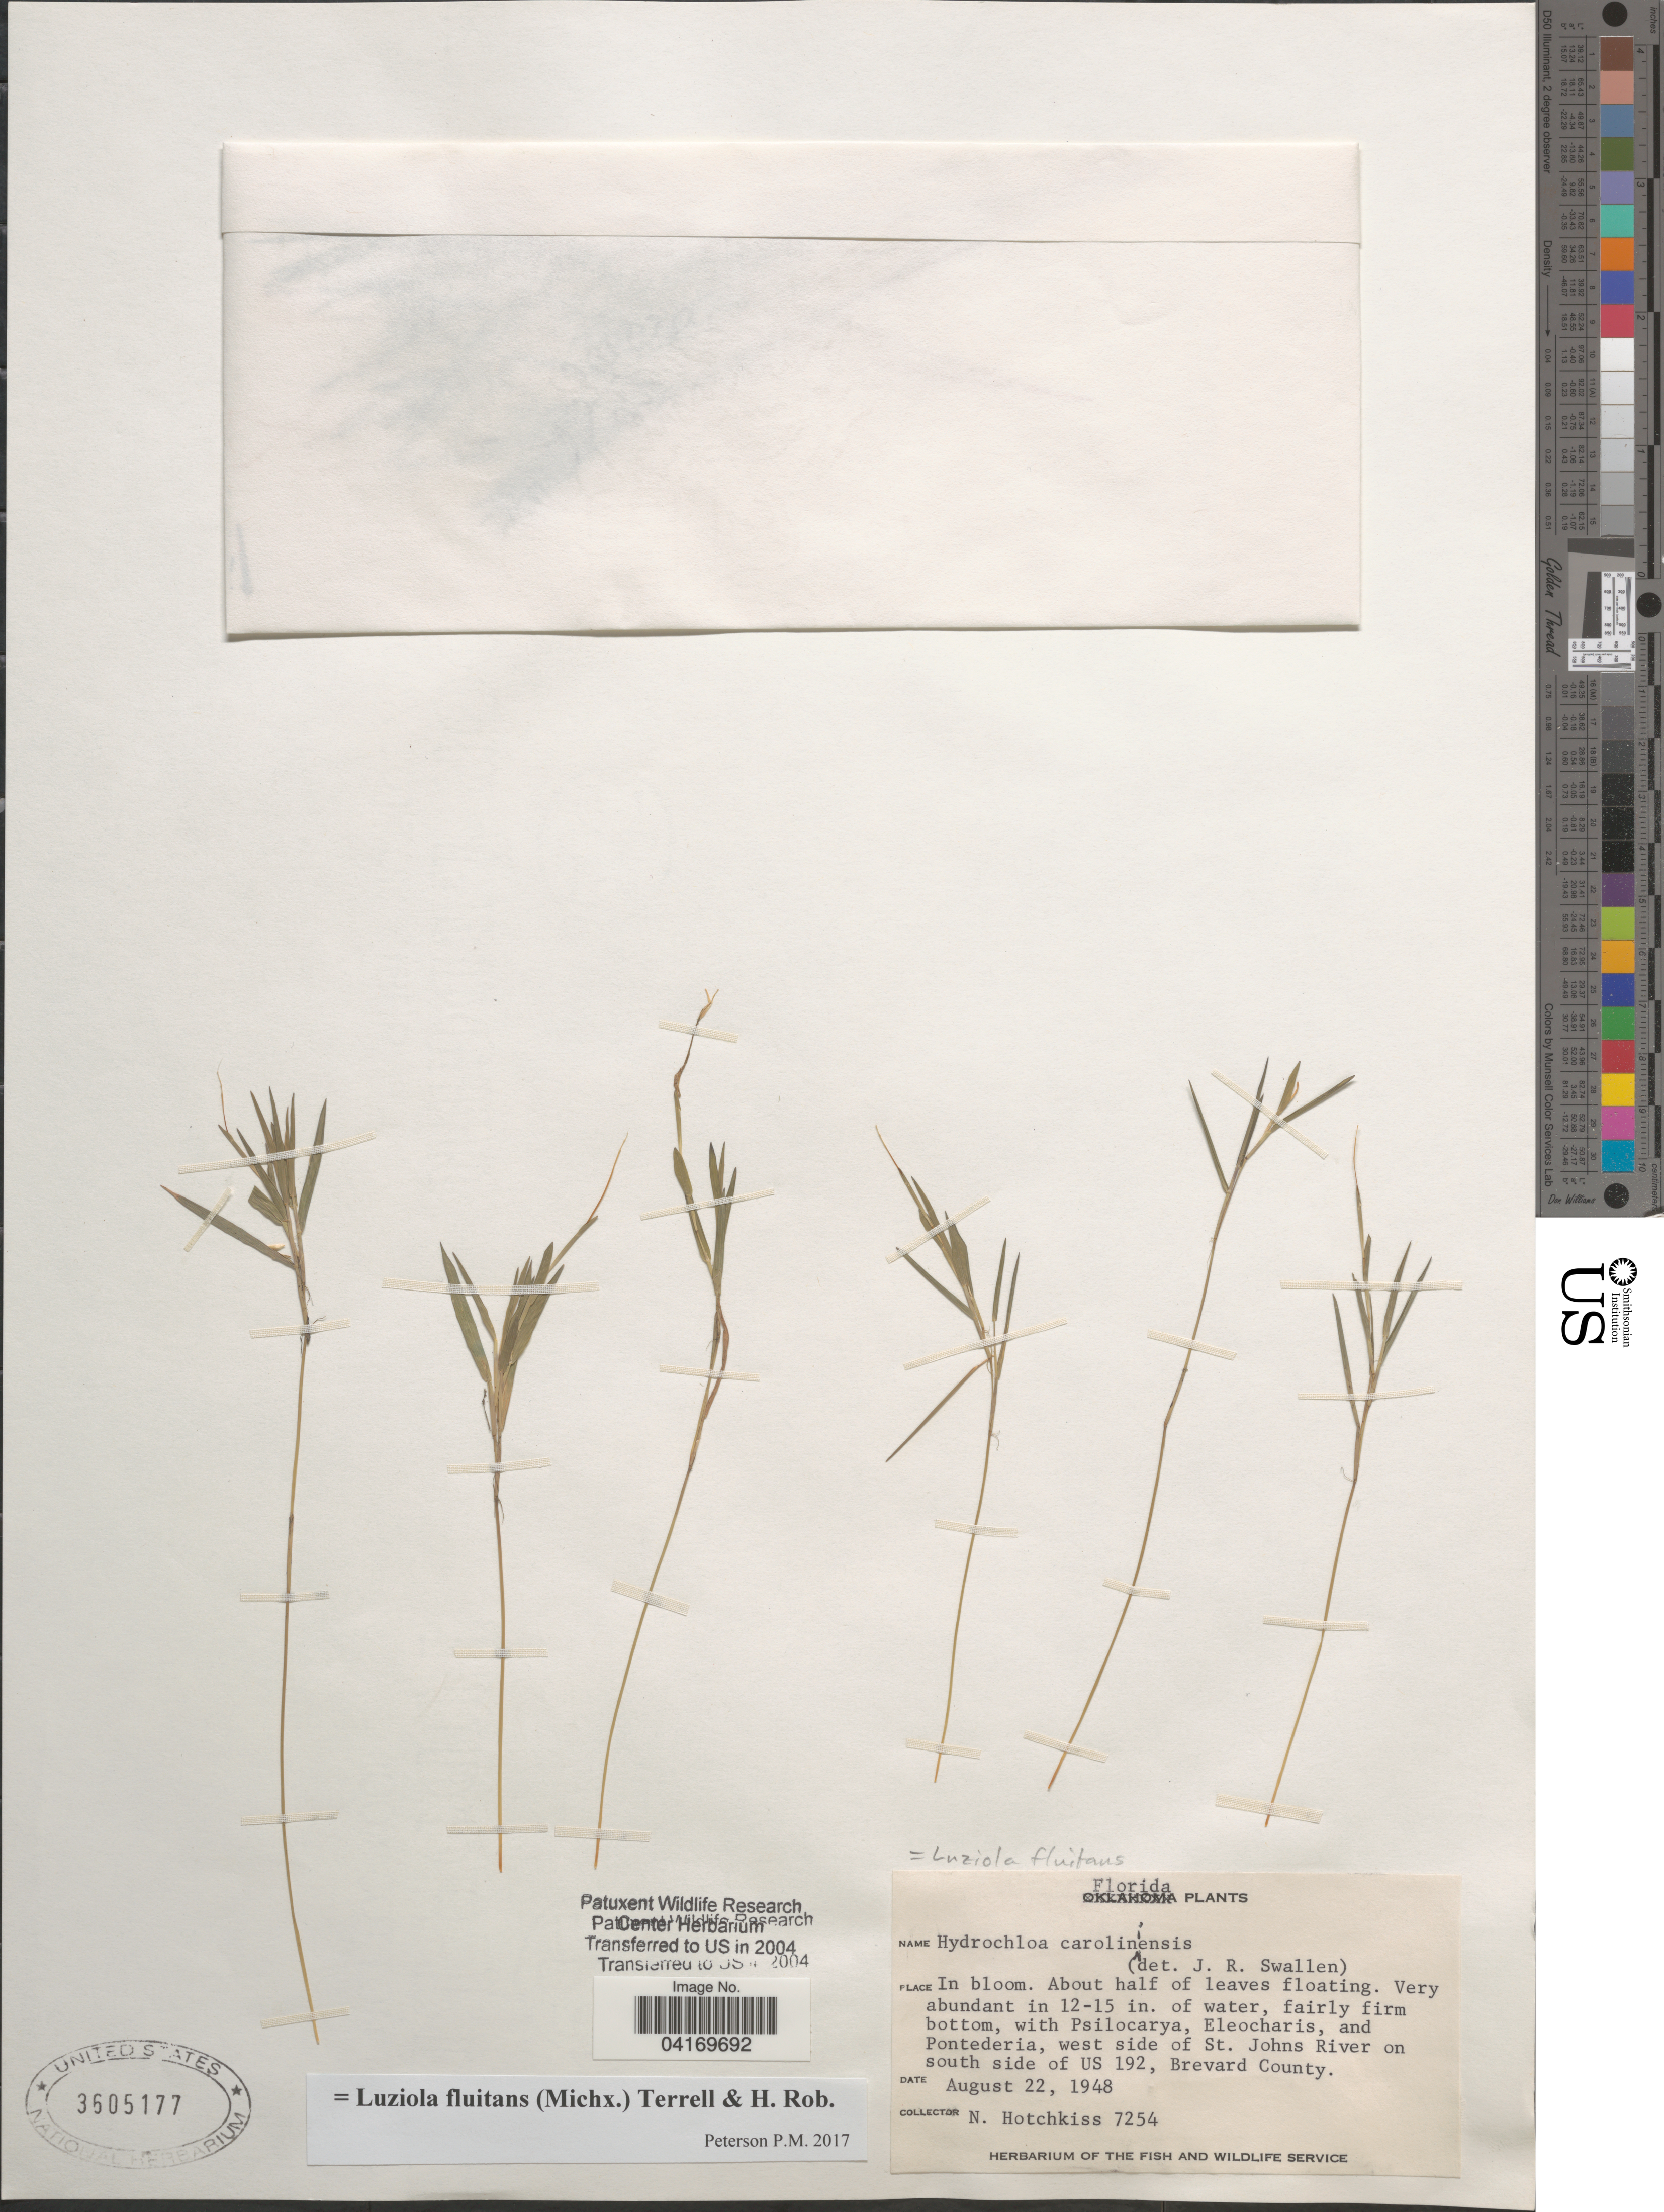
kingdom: Plantae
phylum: Tracheophyta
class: Liliopsida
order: Poales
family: Poaceae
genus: Luziola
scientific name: Luziola fluitans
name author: (Michx.) Terrell & H. Rob.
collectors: N. Hotchkiss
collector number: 7254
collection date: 1948-08-22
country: United States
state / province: Florida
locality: West side of St. Johns River on south side of US 192, Brevard County.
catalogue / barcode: US 3605177